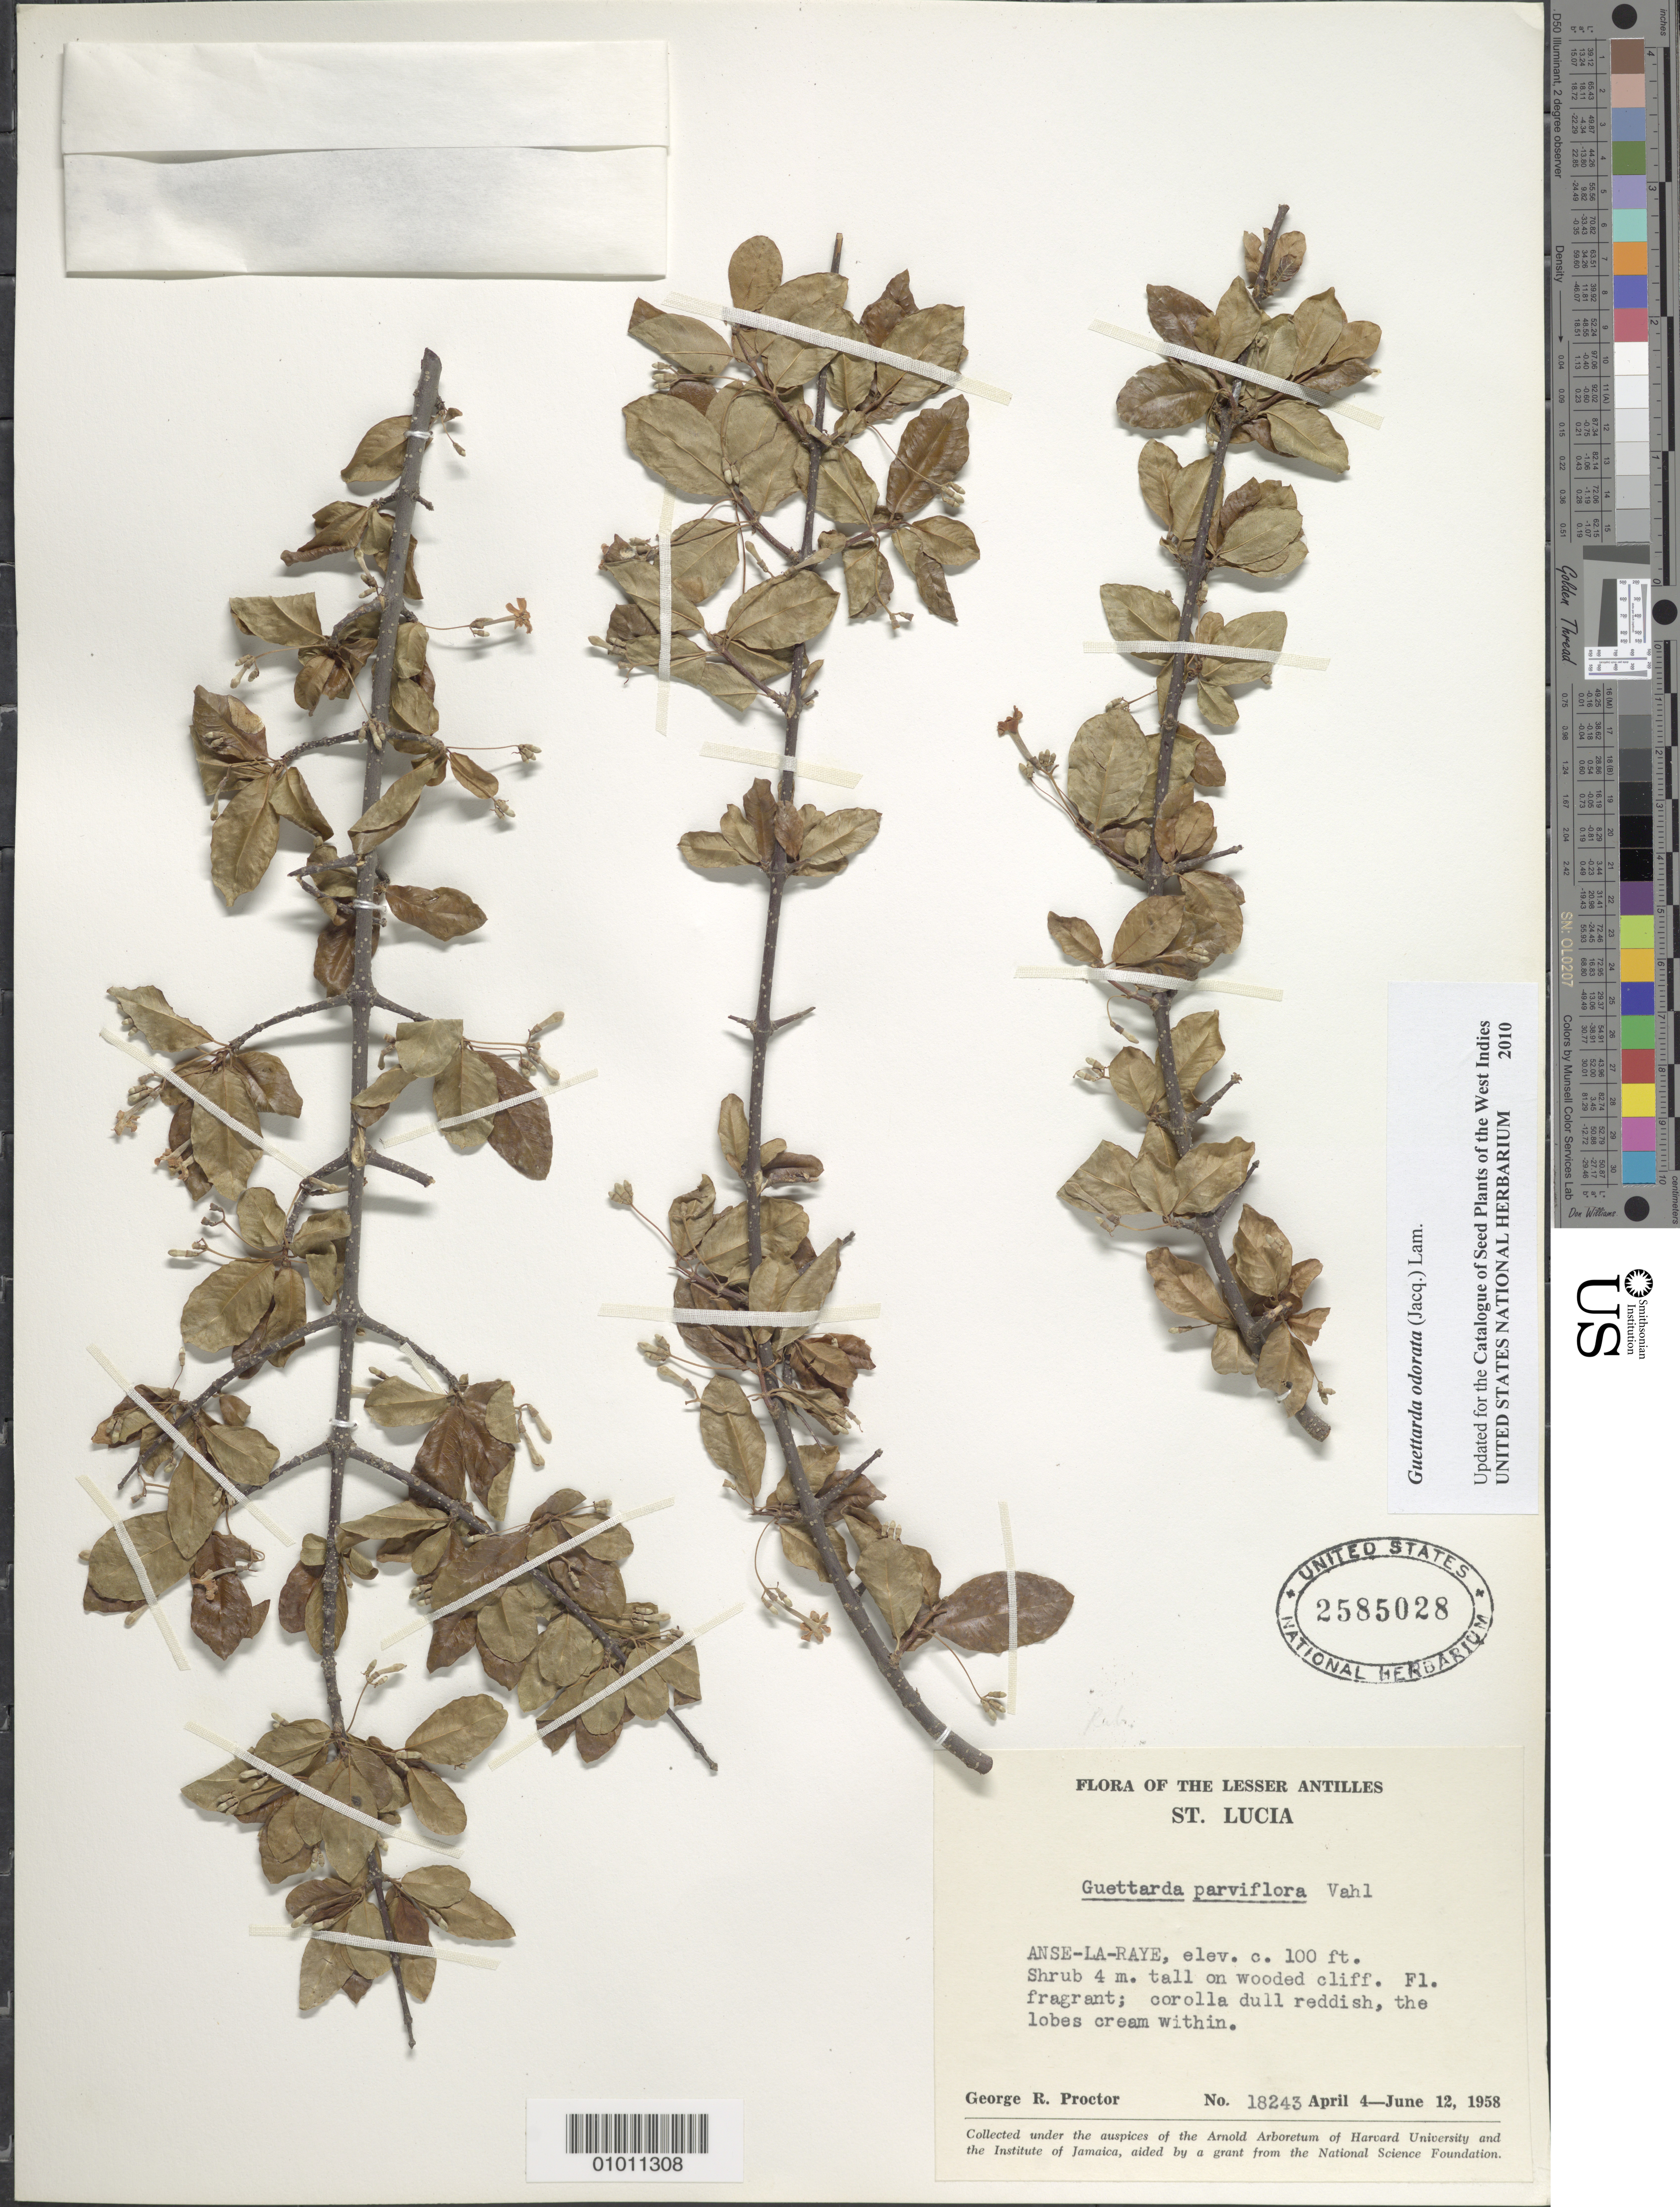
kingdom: Plantae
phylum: Tracheophyta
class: Magnoliopsida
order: Gentianales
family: Rubiaceae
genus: Guettarda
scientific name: Guettarda odorata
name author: (Jacq.) Lam.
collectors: G. R. Proctor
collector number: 18243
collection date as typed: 04 Apr 1958 to 12 Jun 1958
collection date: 1958-04-04/1958-06-12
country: St. Lucia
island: St. Lucia I.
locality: Anse-La-Raye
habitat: On wooded cliff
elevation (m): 30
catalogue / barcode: US 2585028